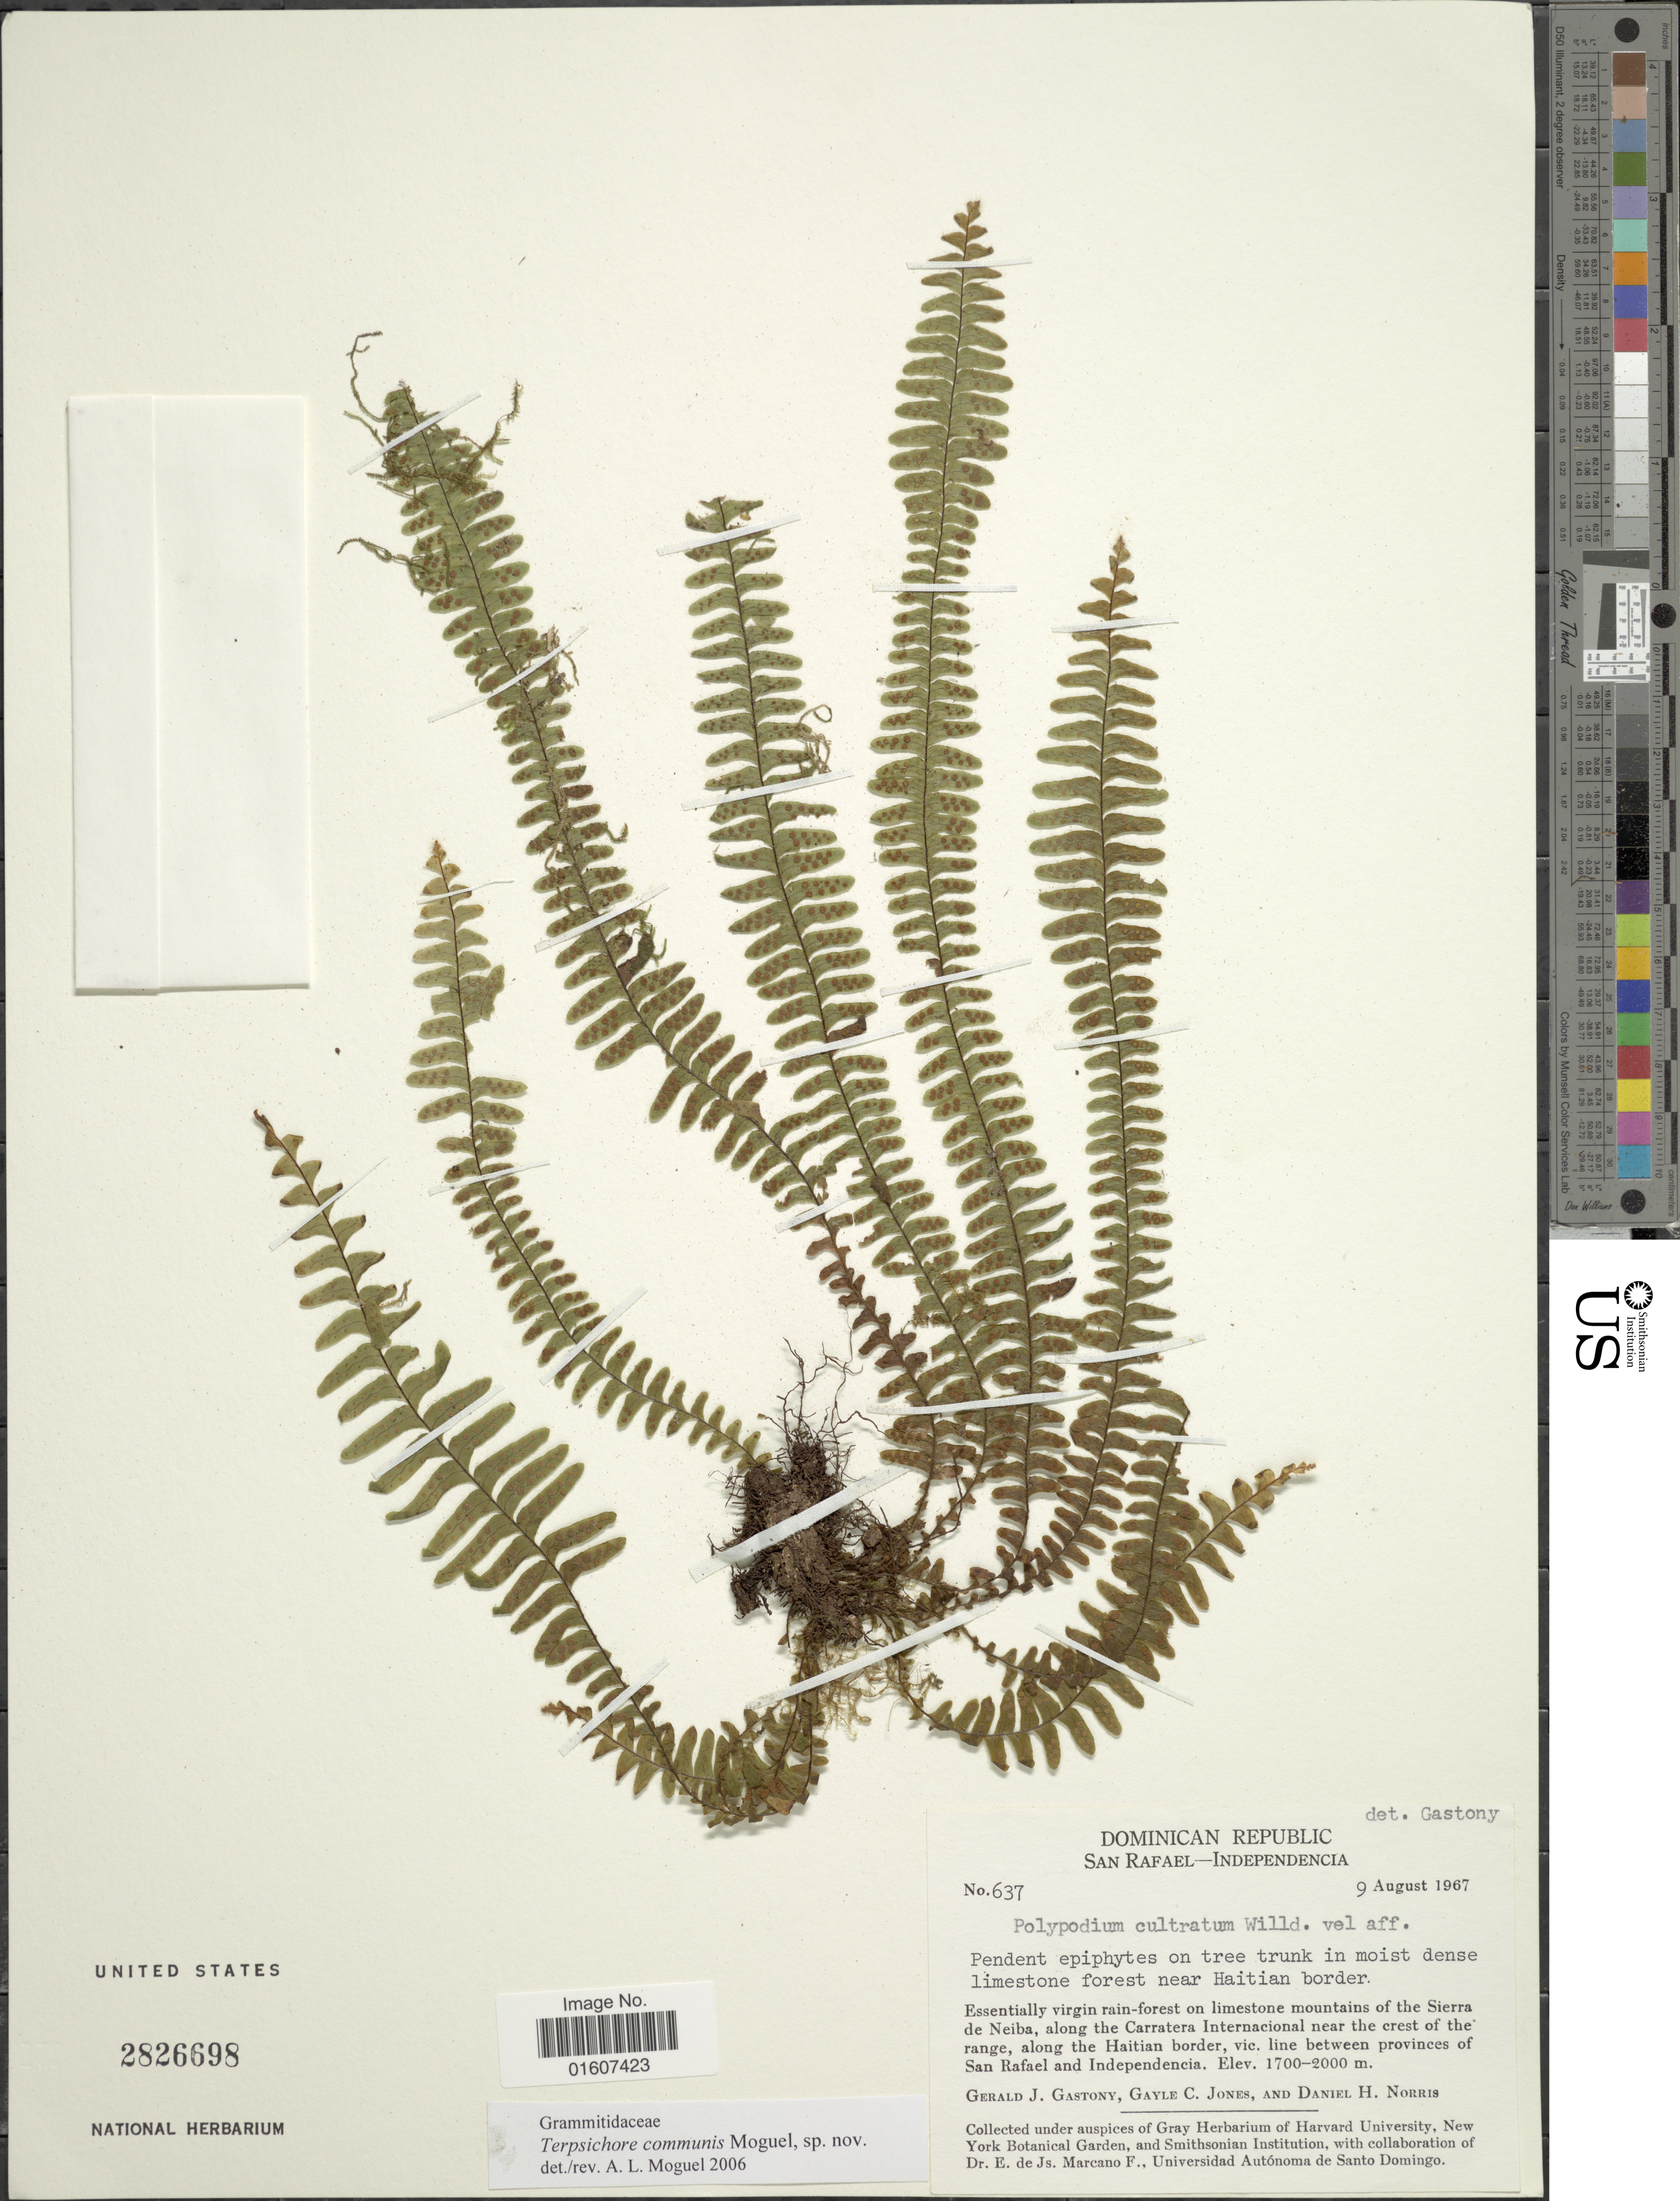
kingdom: Plantae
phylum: Tracheophyta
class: Polypodiopsida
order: Polypodiales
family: Polypodiaceae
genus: Terpsichore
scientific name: Terpsichore communis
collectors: G. Gastony, G. C. Jones & D. H. Norris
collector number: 637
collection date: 1967-08-09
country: Dominican Republic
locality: San Rafael-Independencia, Essentially virgin rain-forest on limestone mountains of the Sierra de Neiba, along the Carratera Internacional near the crest of the range, along the Haitian border, vic. line between provinces of San Rafael and Indepemdencia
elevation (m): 1700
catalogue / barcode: US 2826698